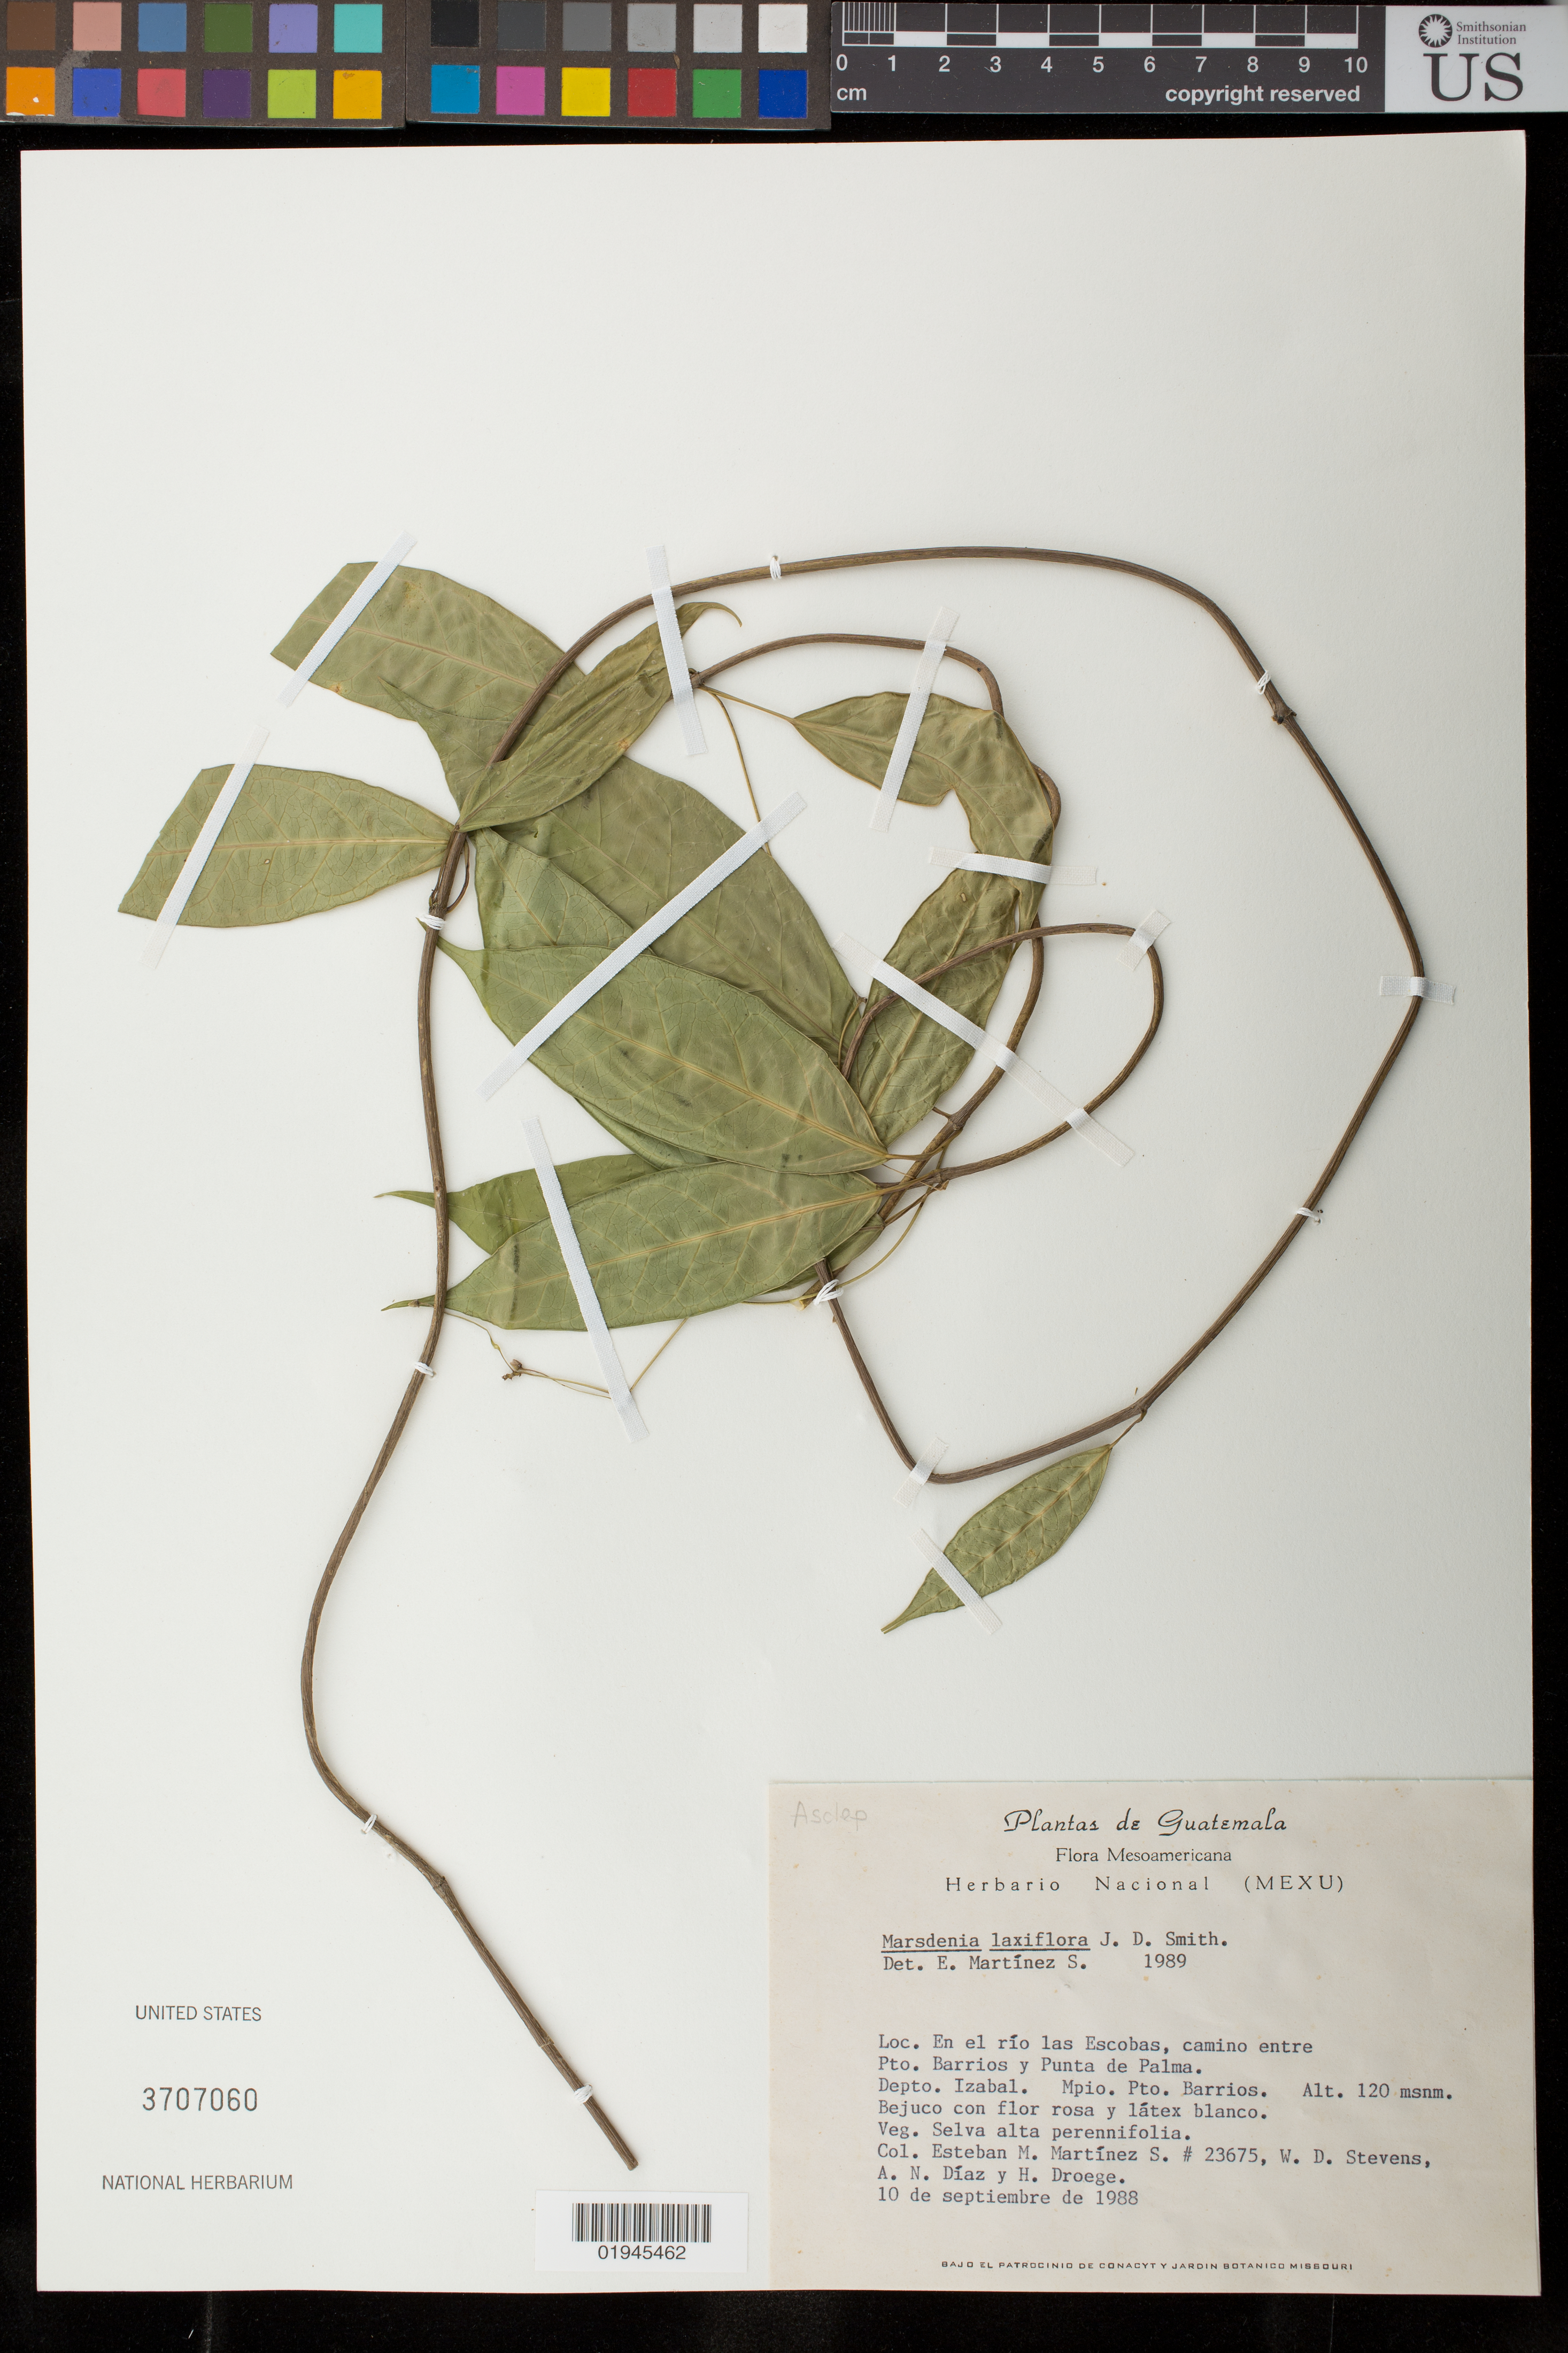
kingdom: Plantae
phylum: Tracheophyta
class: Magnoliopsida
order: Gentianales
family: Apocynaceae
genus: Marsdenia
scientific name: Marsdenia laxiflora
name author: Donn. Sm.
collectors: E. M. Martínez S., W. D. Stevens, A. Diaz & H. Droege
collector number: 23675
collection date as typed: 10 de Septiembre de 1988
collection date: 1988-09-10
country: Guatemala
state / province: Izabal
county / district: Pto. Barrios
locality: En el rio las Escobas. Pto. Barrio y Punta de Palma.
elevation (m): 120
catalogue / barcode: US 3707060